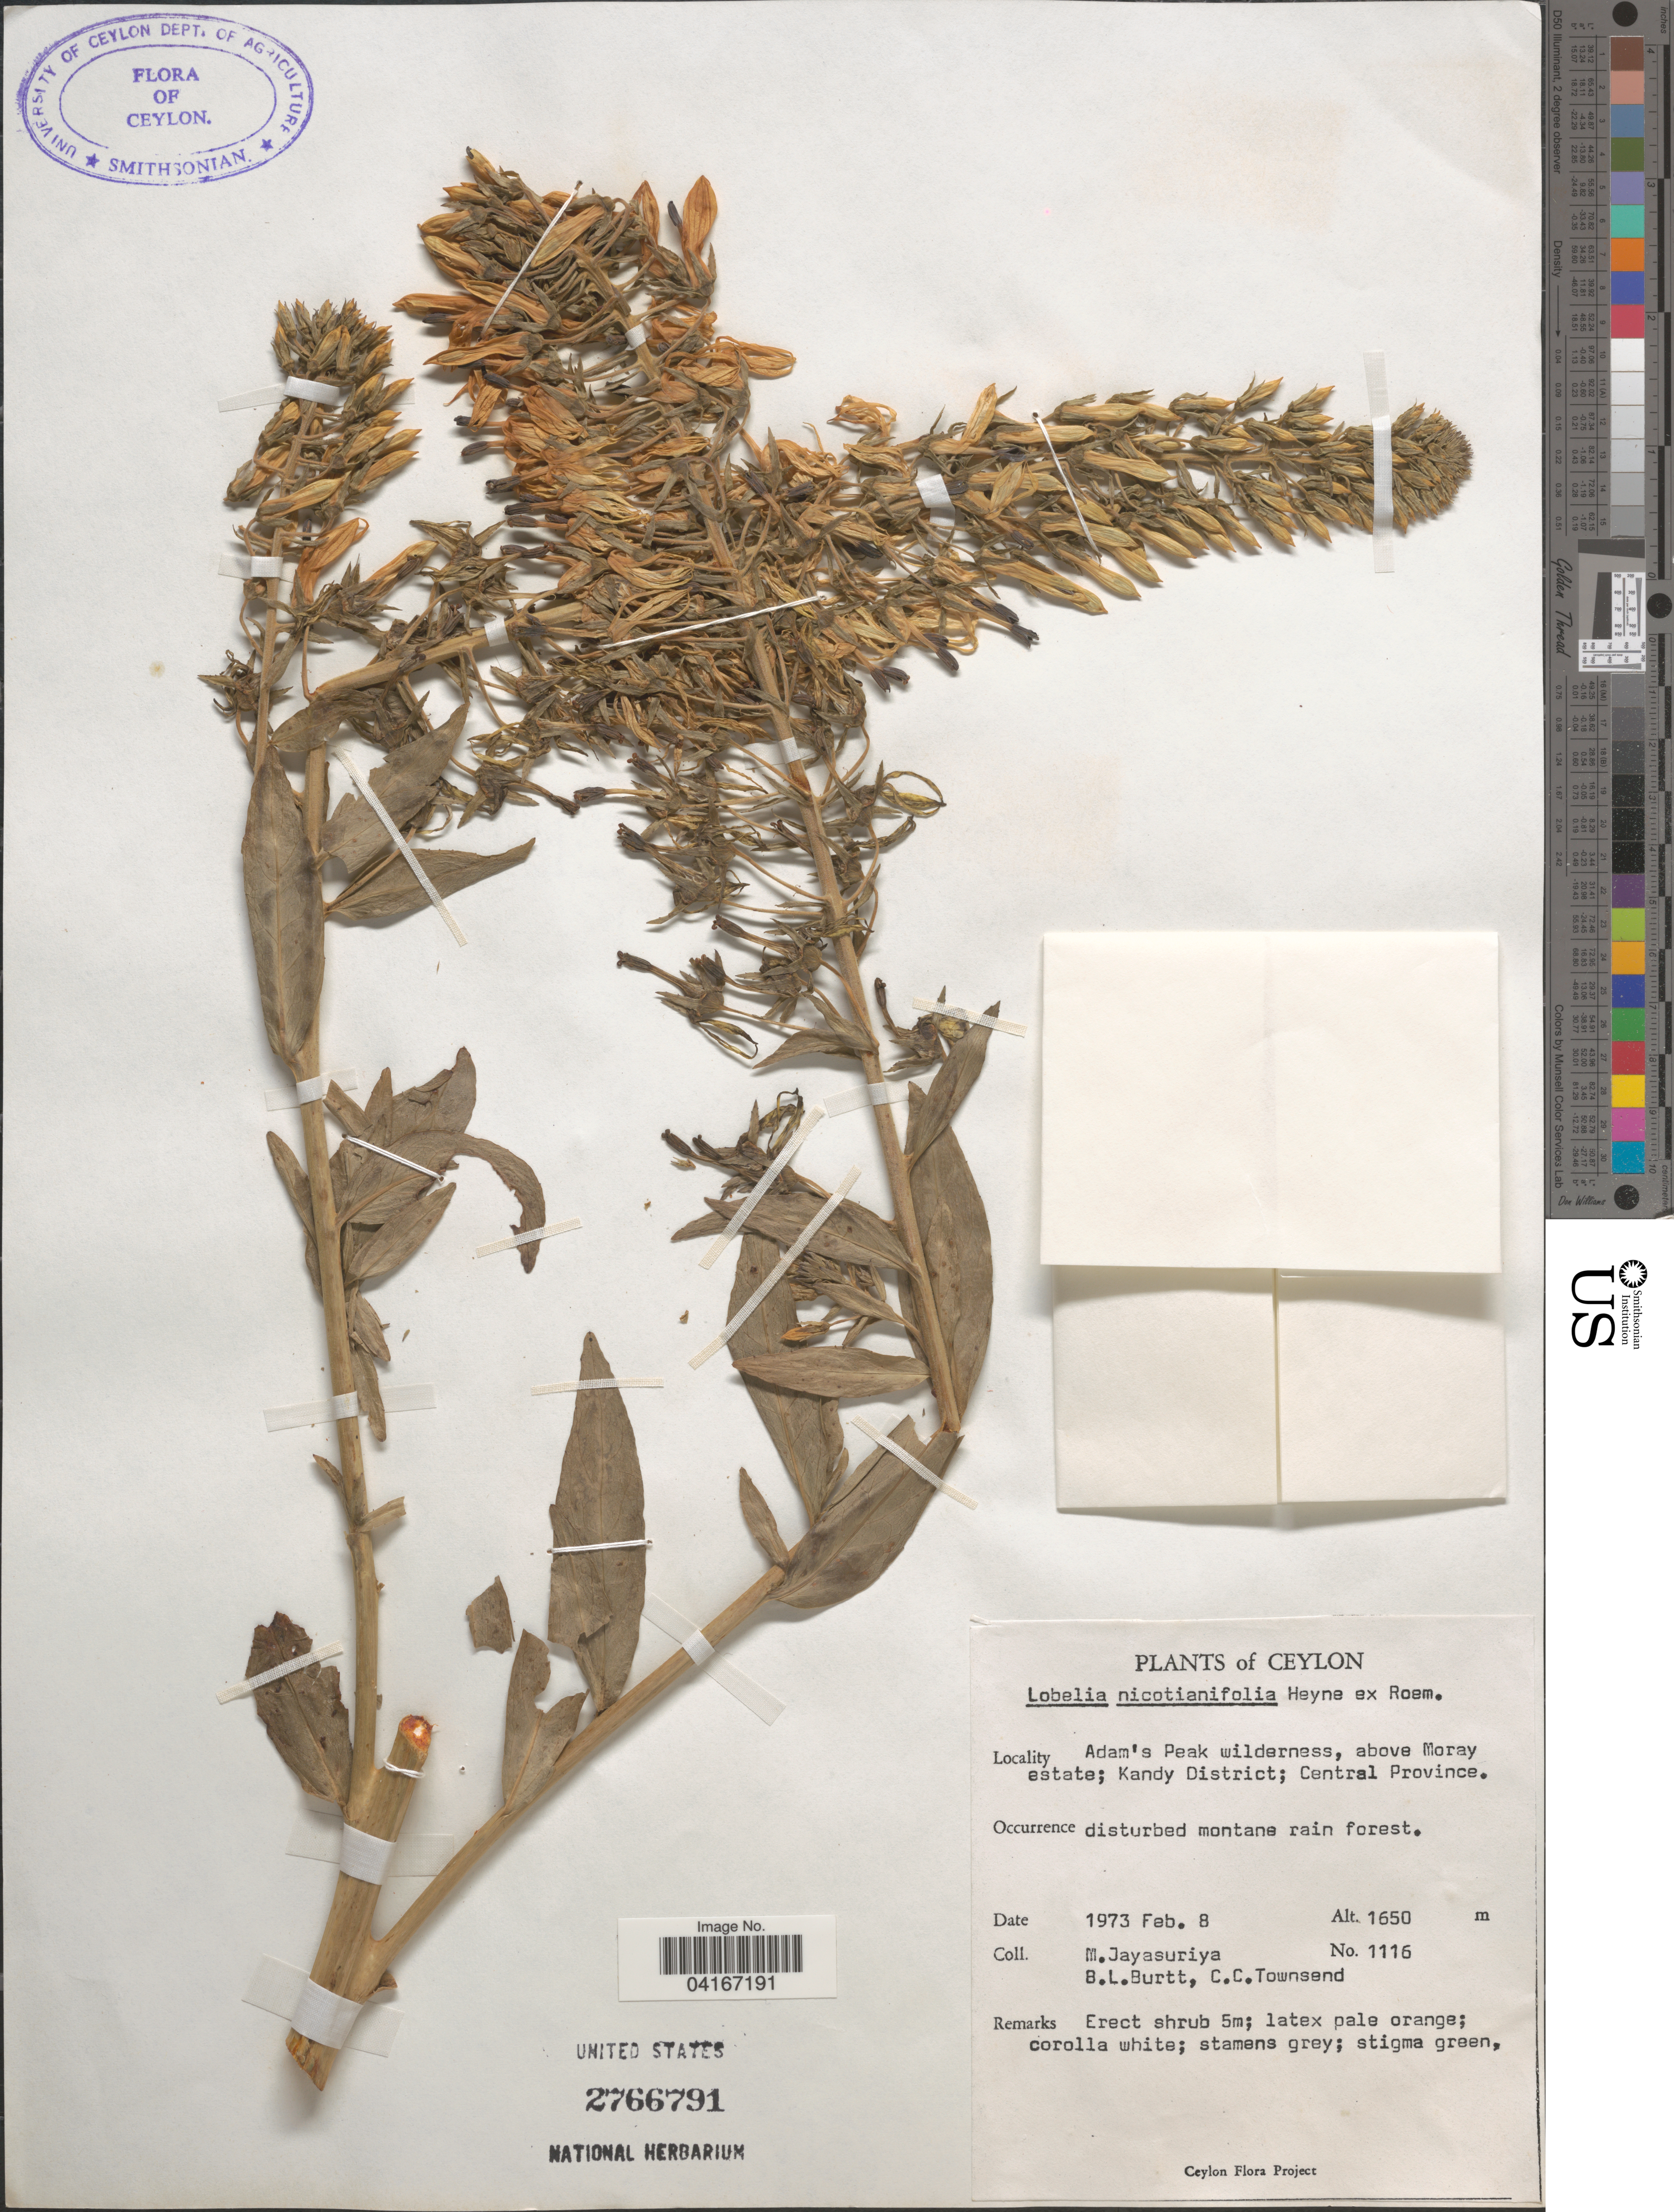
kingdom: Plantae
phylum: Tracheophyta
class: Magnoliopsida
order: Asterales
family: Campanulaceae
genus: Lobelia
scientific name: Lobelia nicotianifolia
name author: Roth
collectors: M. Jayasuriya, B. L. Burtt & C. C. Townsend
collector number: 1116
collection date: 1973-02-08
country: Sri Lanka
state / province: Central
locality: Ceylon. Adam's Peak wilderness, above Moray estate; Kandy District.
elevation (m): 1650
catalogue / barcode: US 2766791